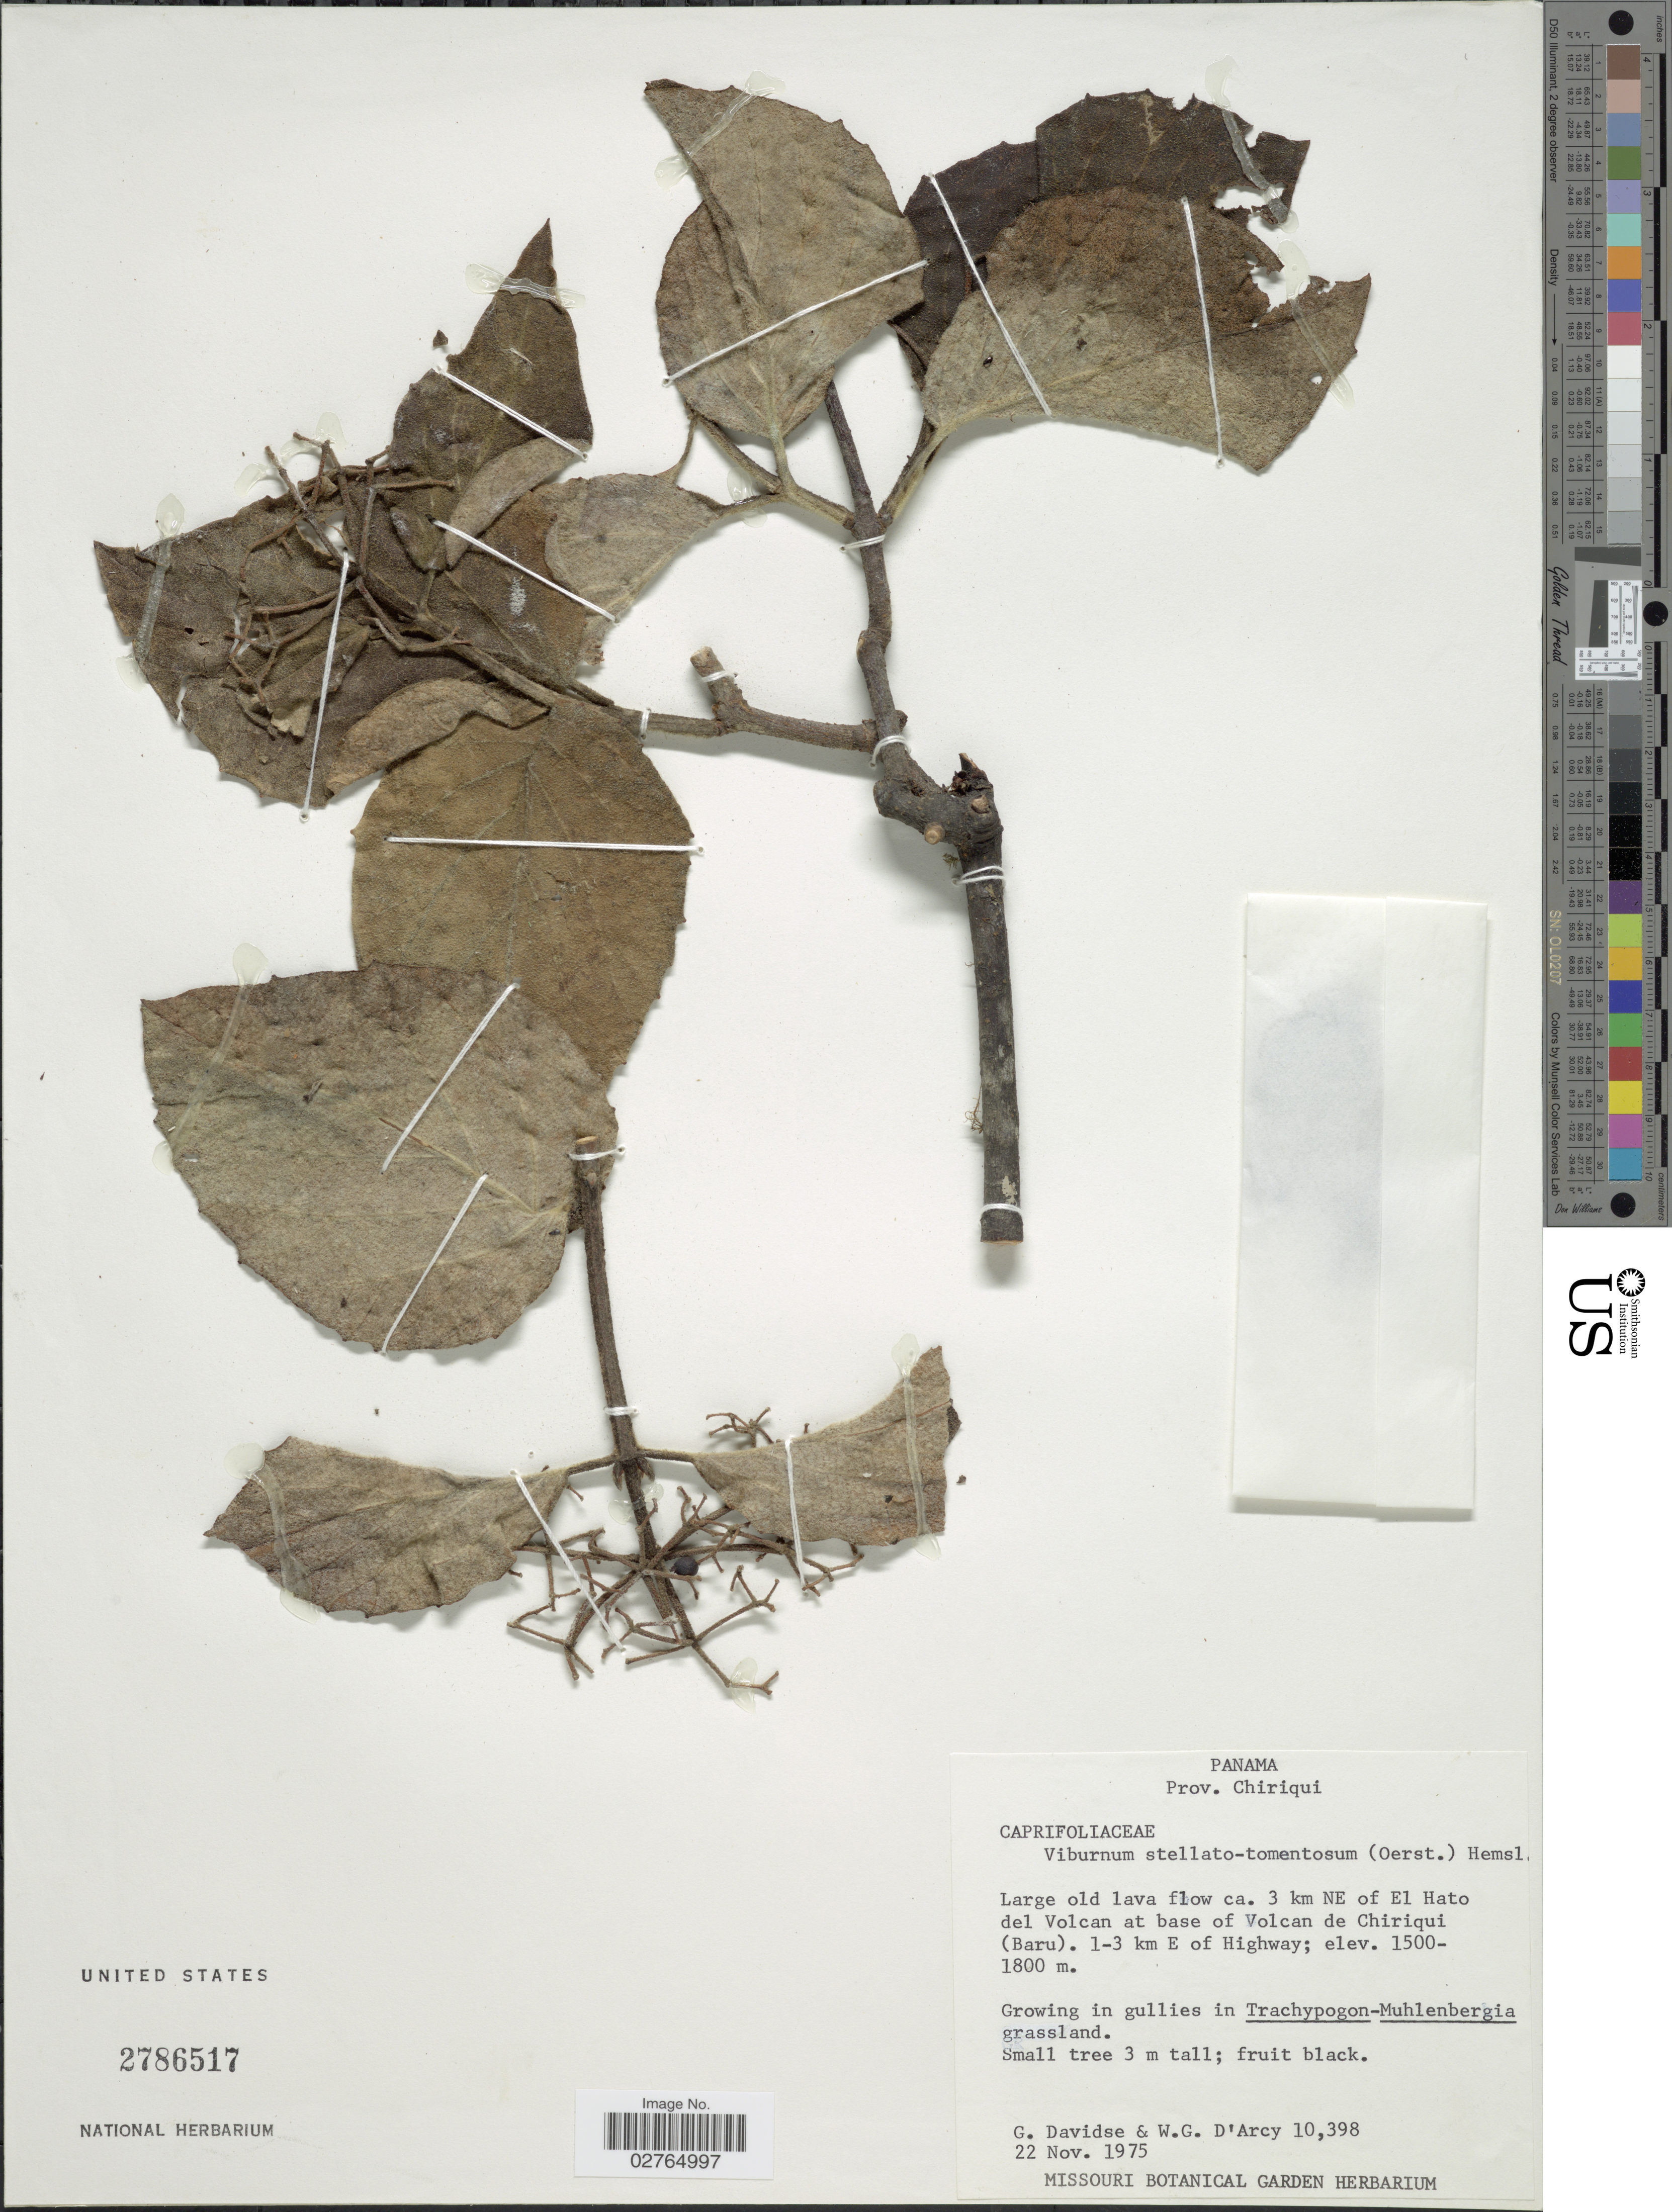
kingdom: Plantae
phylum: Tracheophyta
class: Magnoliopsida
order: Dipsacales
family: Viburnaceae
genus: Viburnum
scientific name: Viburnum stellatotomentosum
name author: (Oerst.) Hemsl.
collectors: G. Davidse & W. G. D'Arcy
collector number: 10398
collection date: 1975-11-22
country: Panama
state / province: Chiriqui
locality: Ca. 3 km Ne of El Hato del Volcan at base of Volcan de Chiriqui (Baru). 1-3 km E of Highway.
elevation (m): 1500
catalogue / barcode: US 2786517